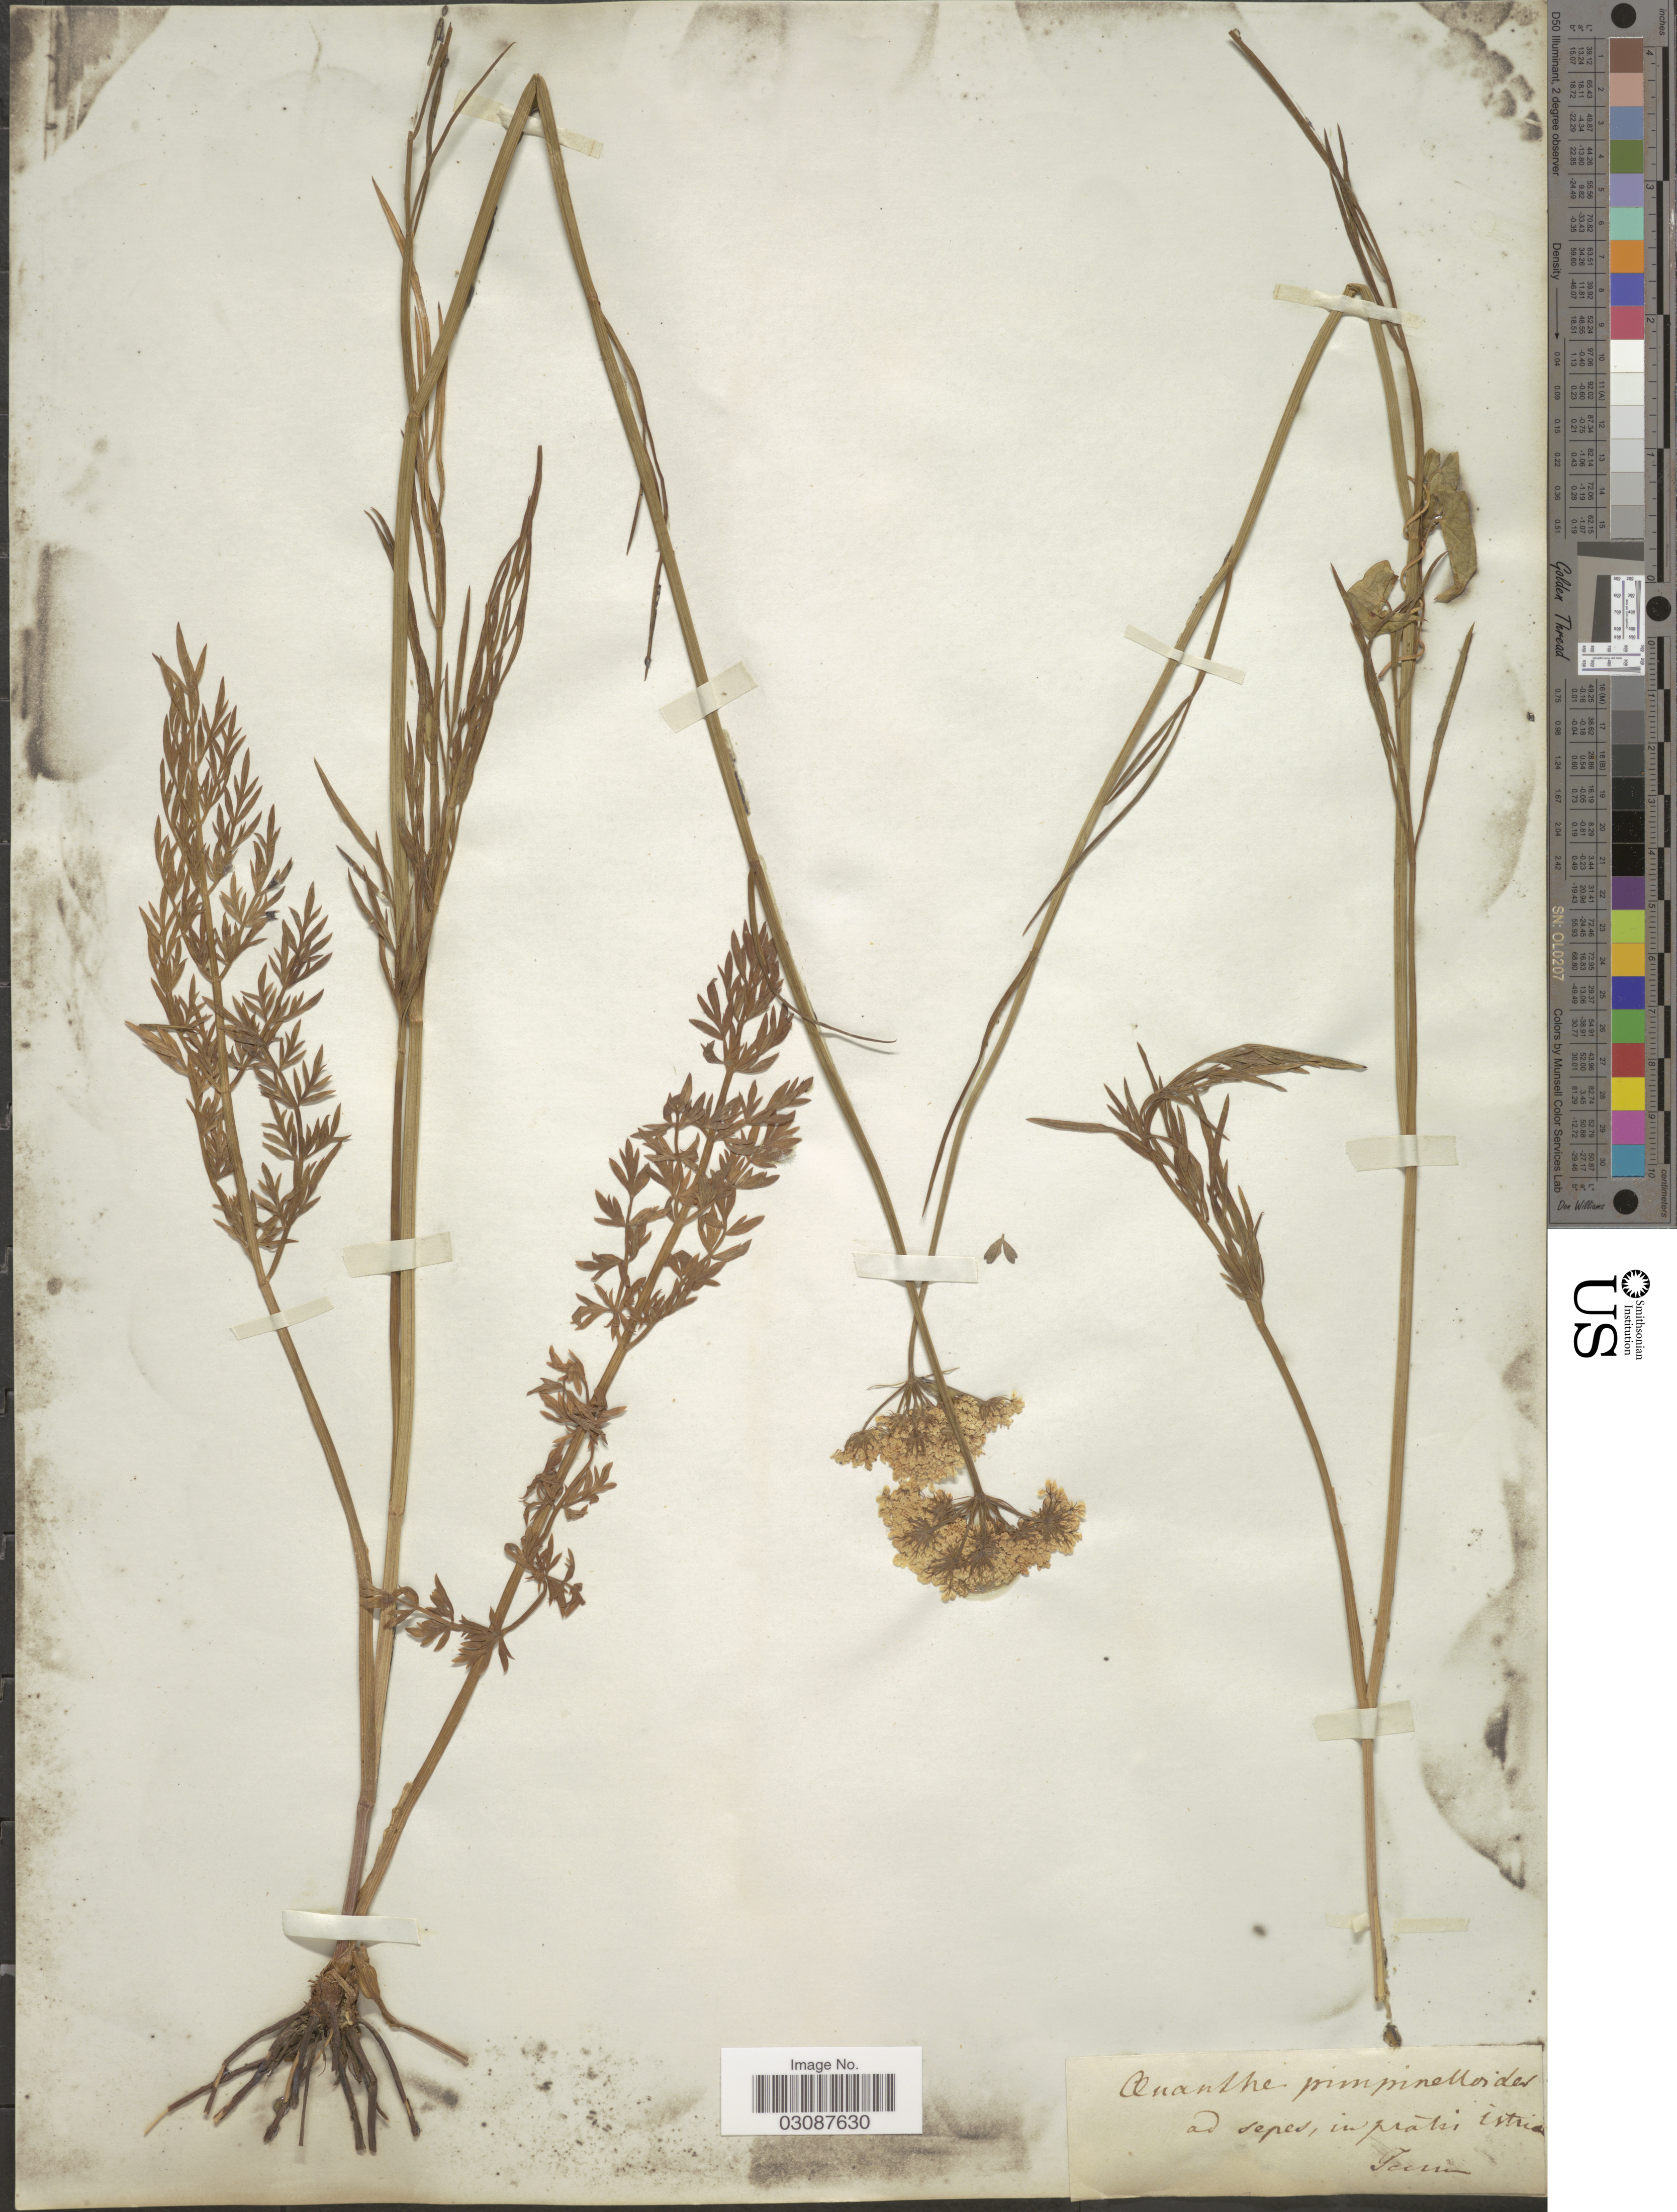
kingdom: Plantae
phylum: Tracheophyta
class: Magnoliopsida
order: Apiales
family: Apiaceae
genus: Oenanthe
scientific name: Oenanthe pimpinelloides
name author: L.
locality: Ad repes, in pratsi istria.